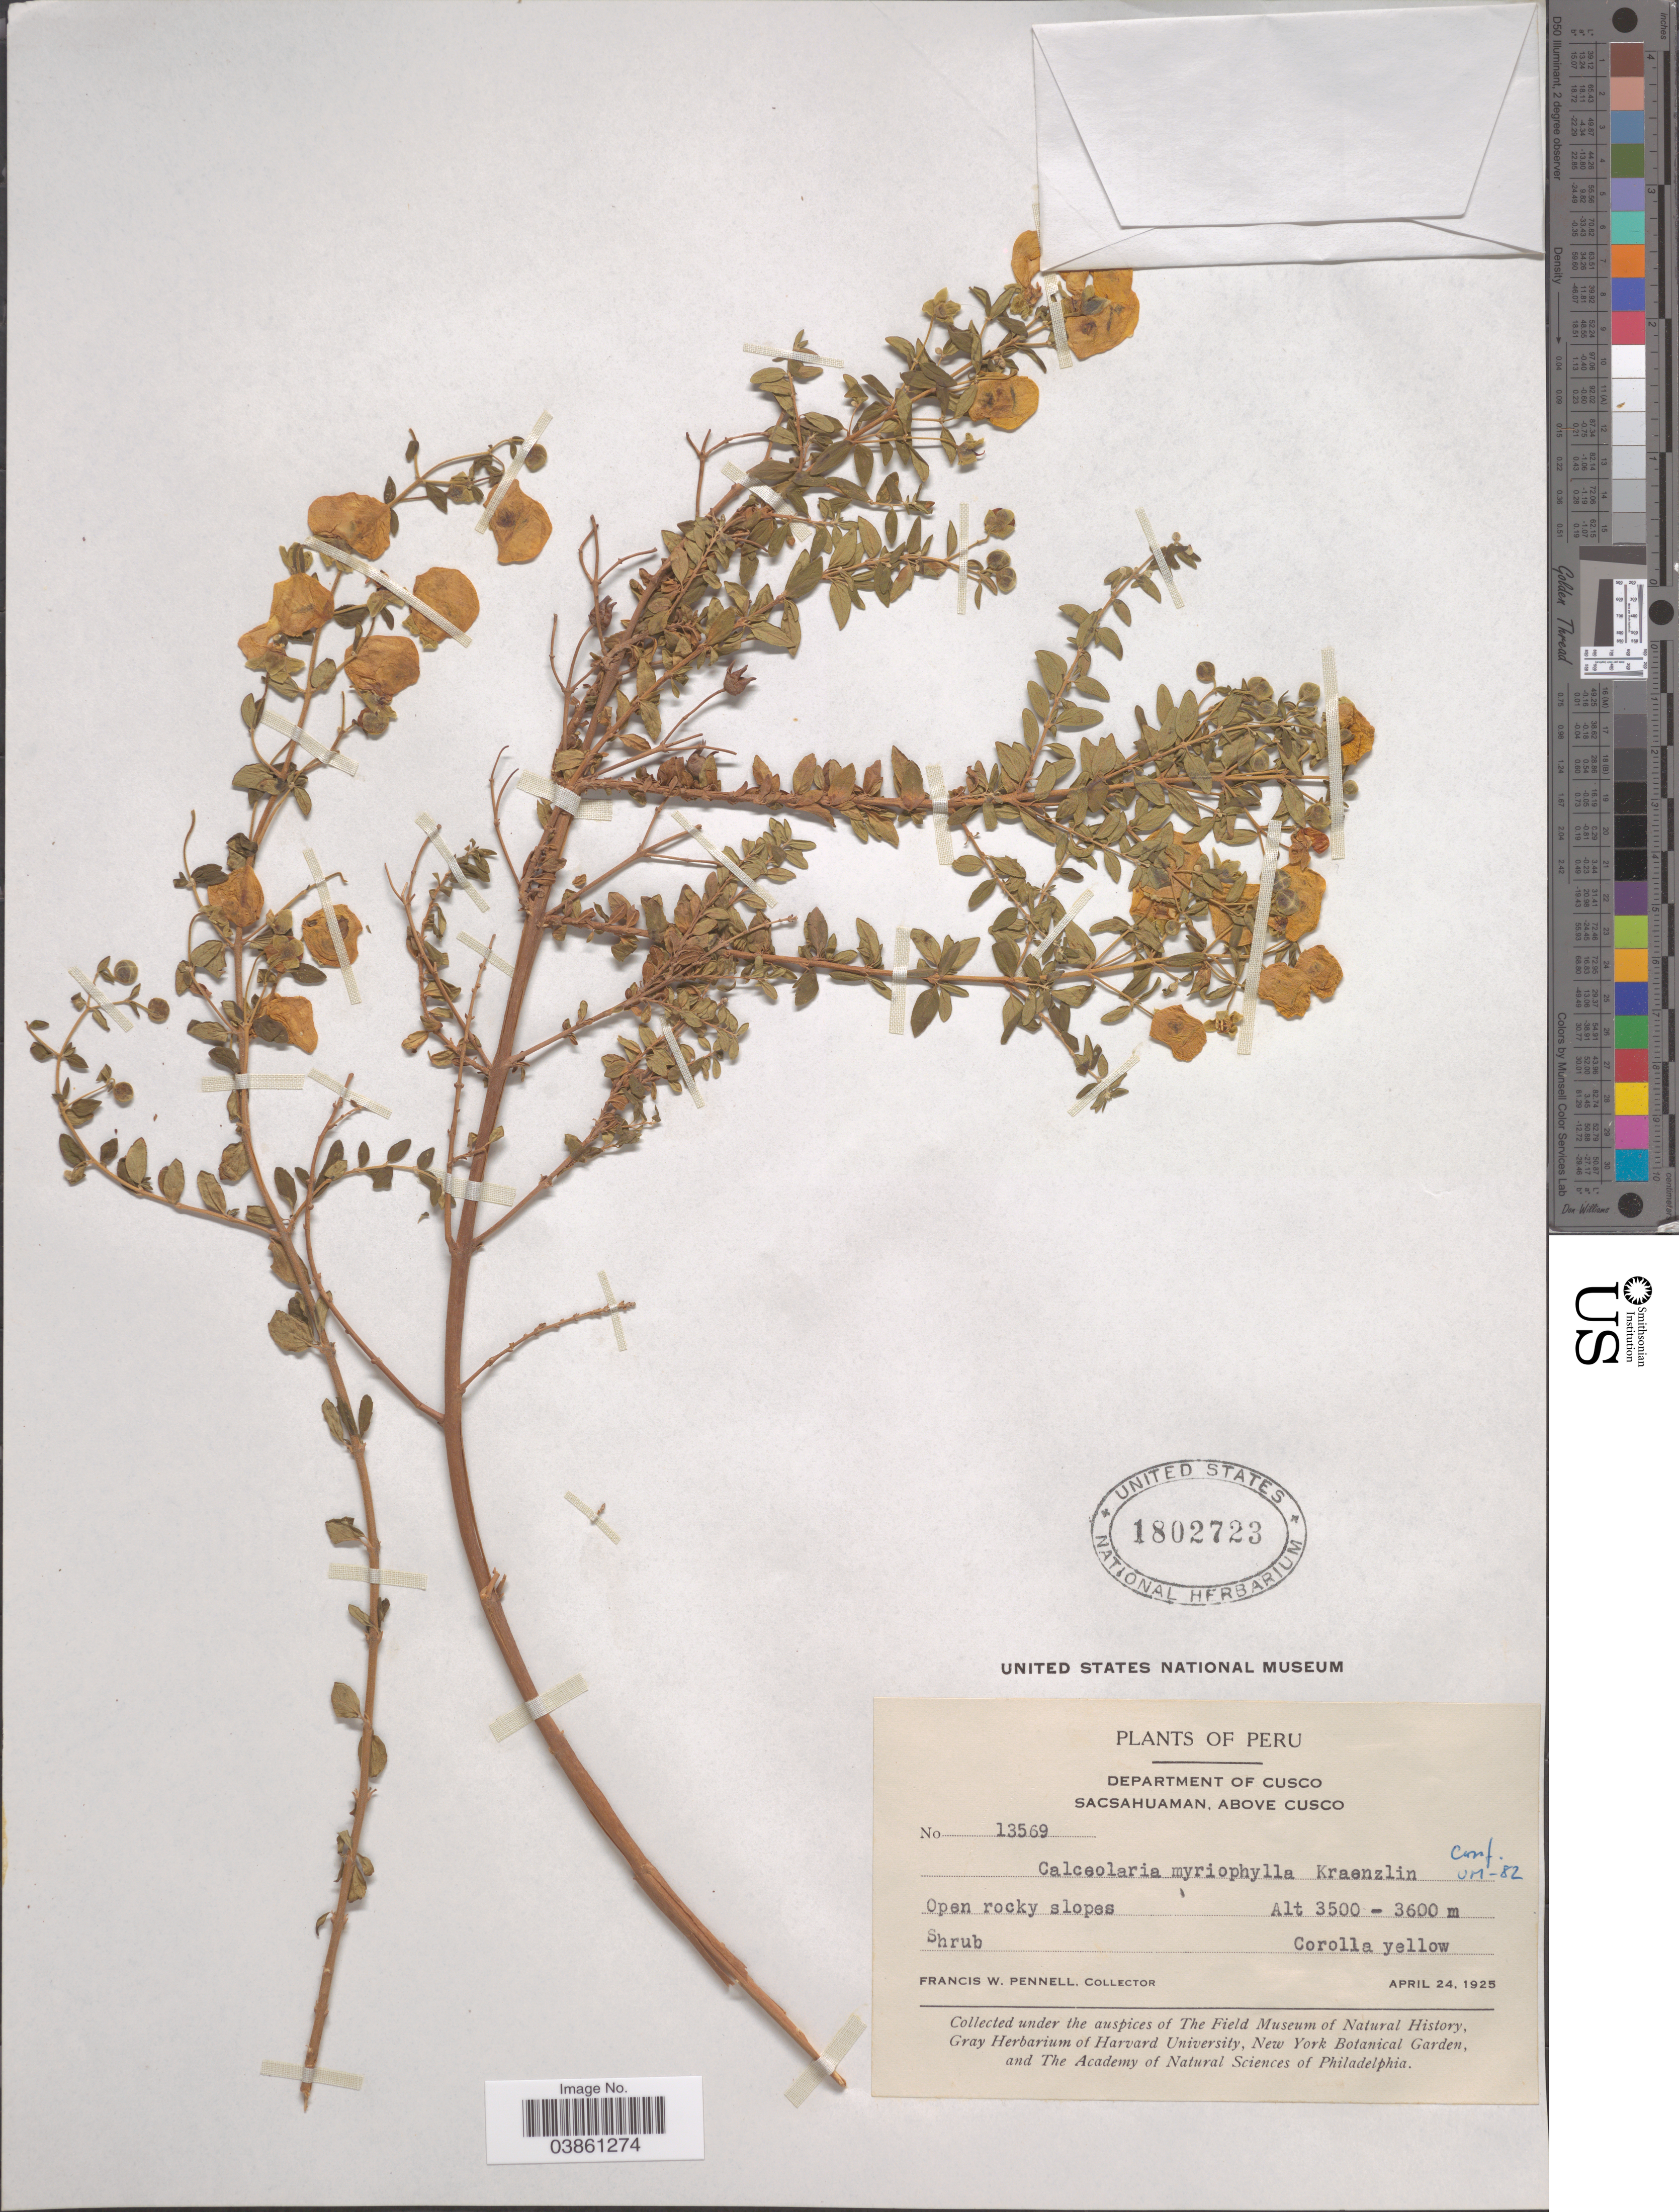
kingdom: Plantae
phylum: Tracheophyta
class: Magnoliopsida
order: Lamiales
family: Calceolariaceae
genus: Calceolaria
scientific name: Calceolaria myriophylla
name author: Kraenzl.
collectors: F. W. Pennell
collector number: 13569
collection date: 1925-04-24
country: Peru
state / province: Cusco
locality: Department of Cusco. Sacsahuaman, above Cusco.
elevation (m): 3500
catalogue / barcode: US 1802723